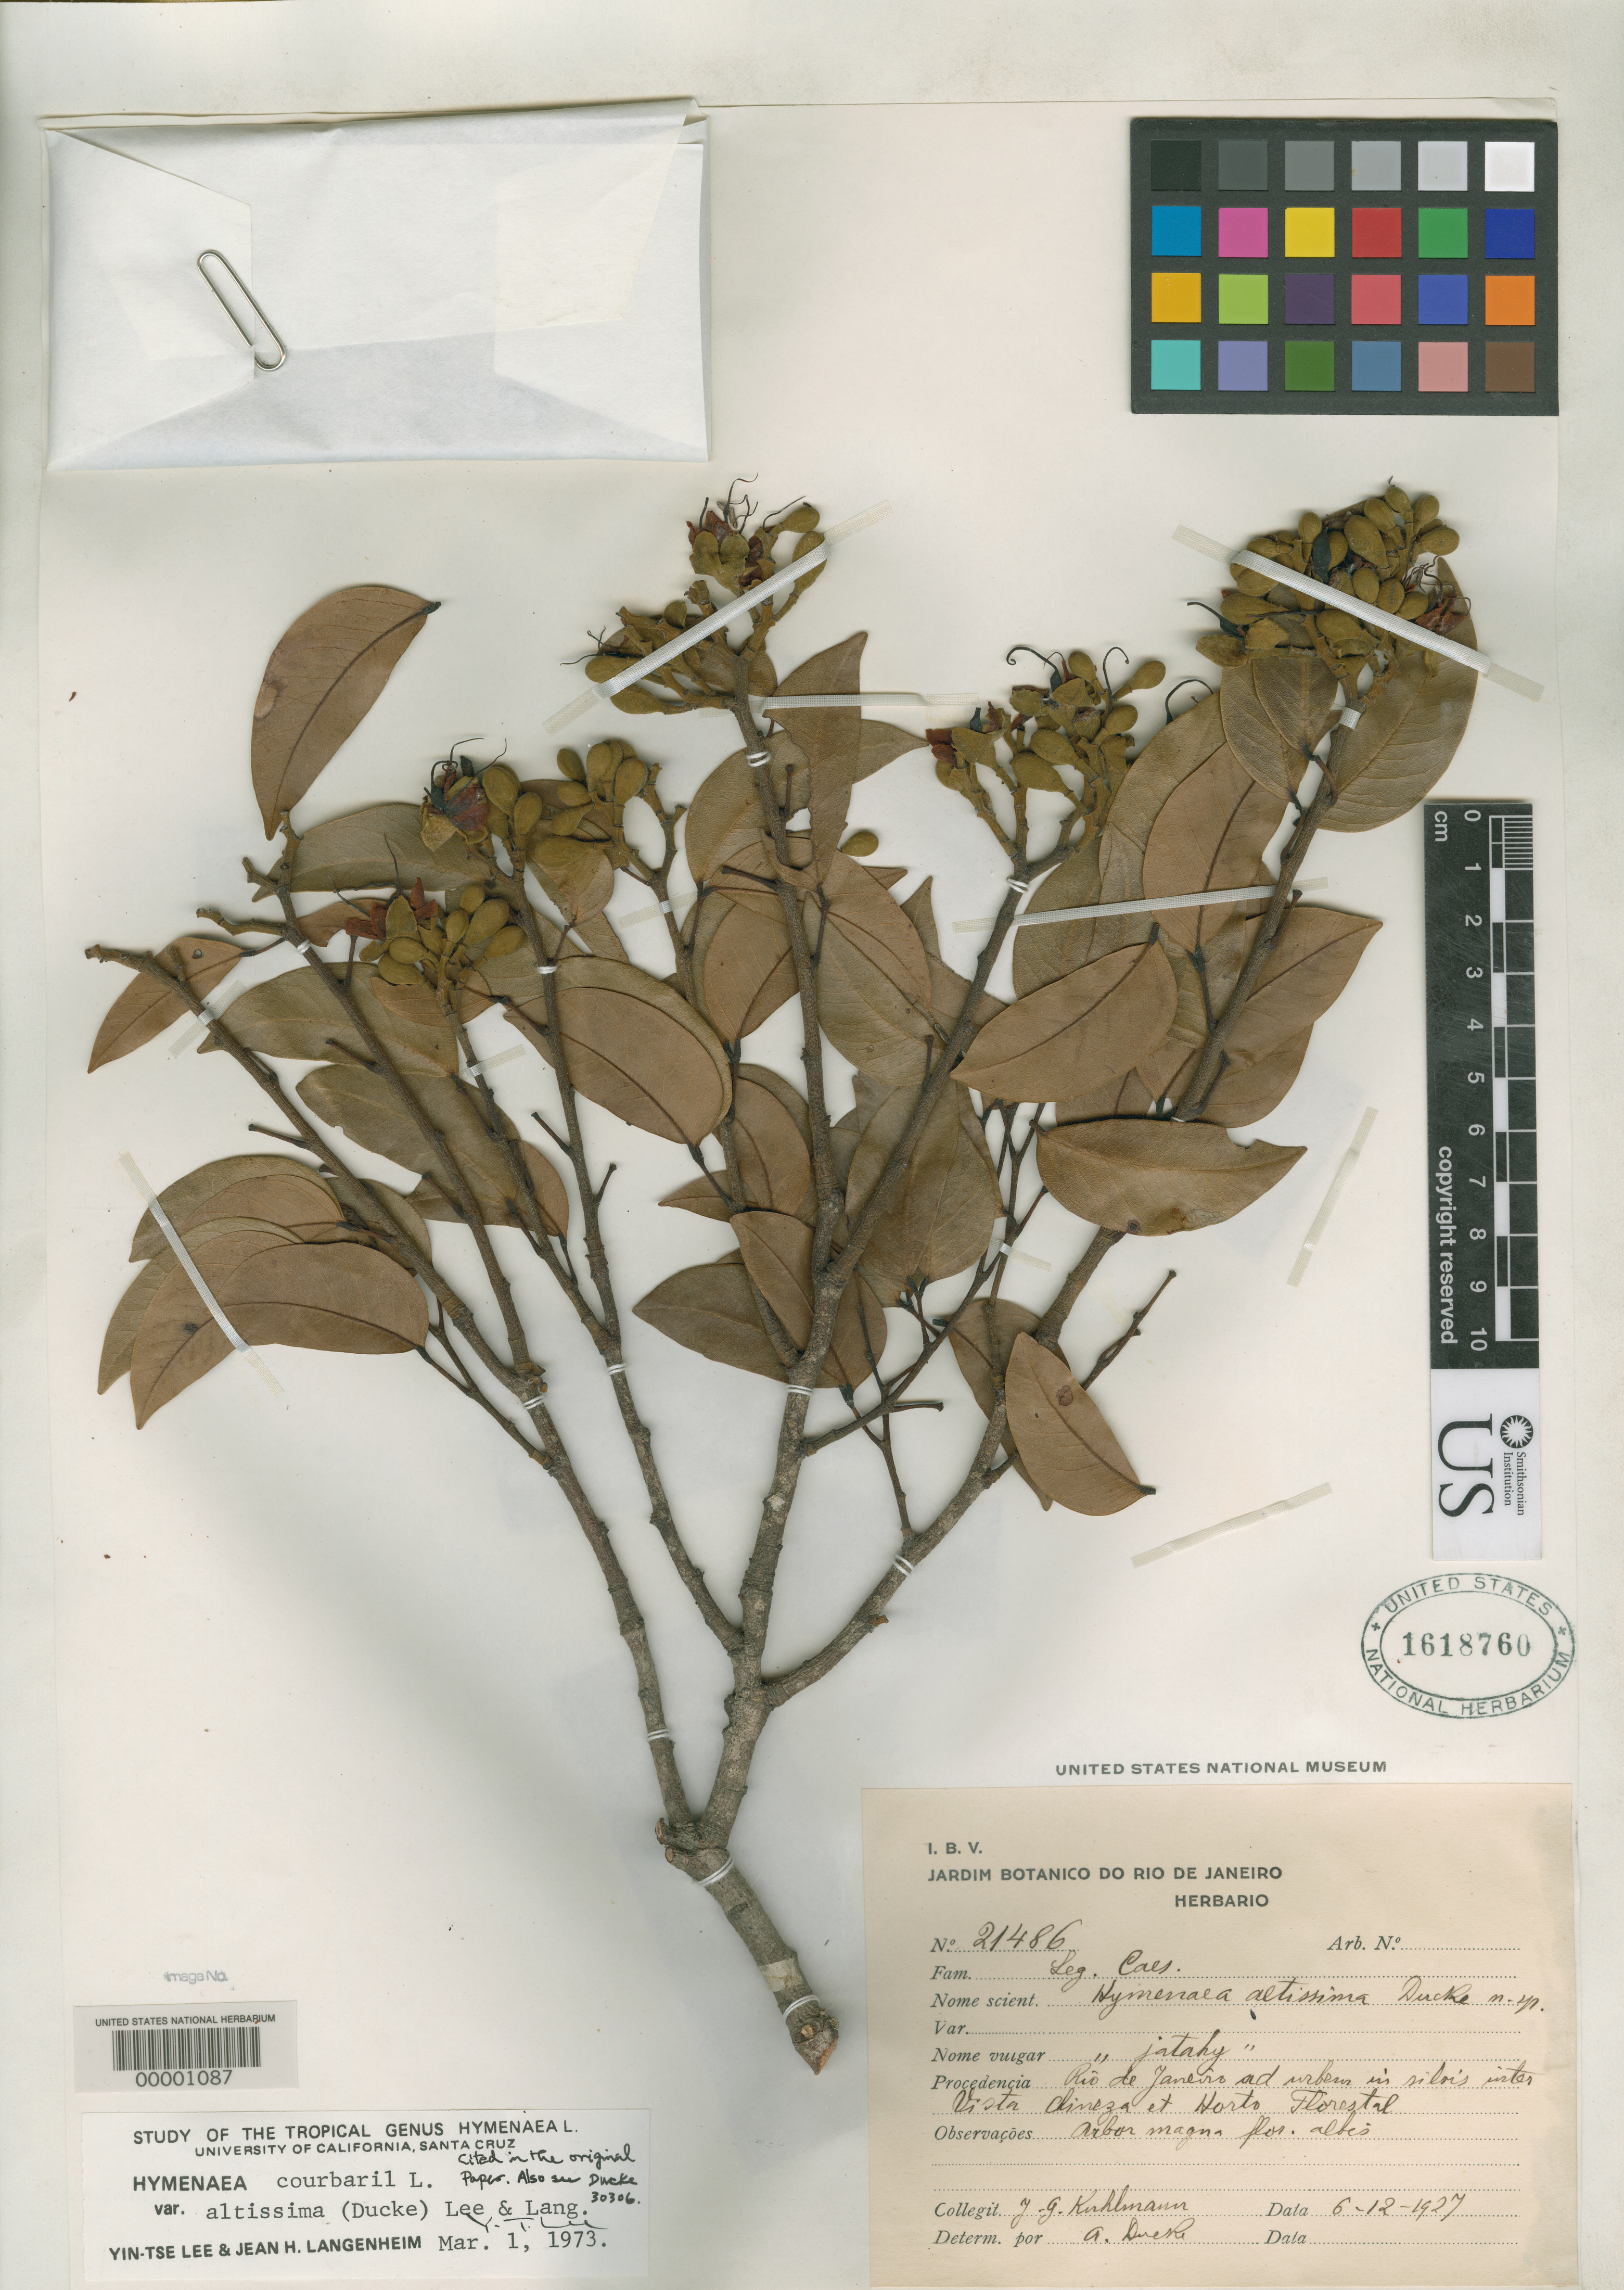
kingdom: Plantae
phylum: Tracheophyta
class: Magnoliopsida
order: Fabales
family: Fabaceae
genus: Hymenaea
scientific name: Hymenaea altissima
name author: Ducke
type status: Isosyntype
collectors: J. G. Kuhlmann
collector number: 21486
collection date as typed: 06 Dec 1927 or 12 Jun 1927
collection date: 1927-06-12 or 1927-12-06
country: Brazil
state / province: Rio de Janeiro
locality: Rio de Janeiro ad urbem in silvis inter Vista (Dineza) et Horta Florestal.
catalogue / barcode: US 1618760